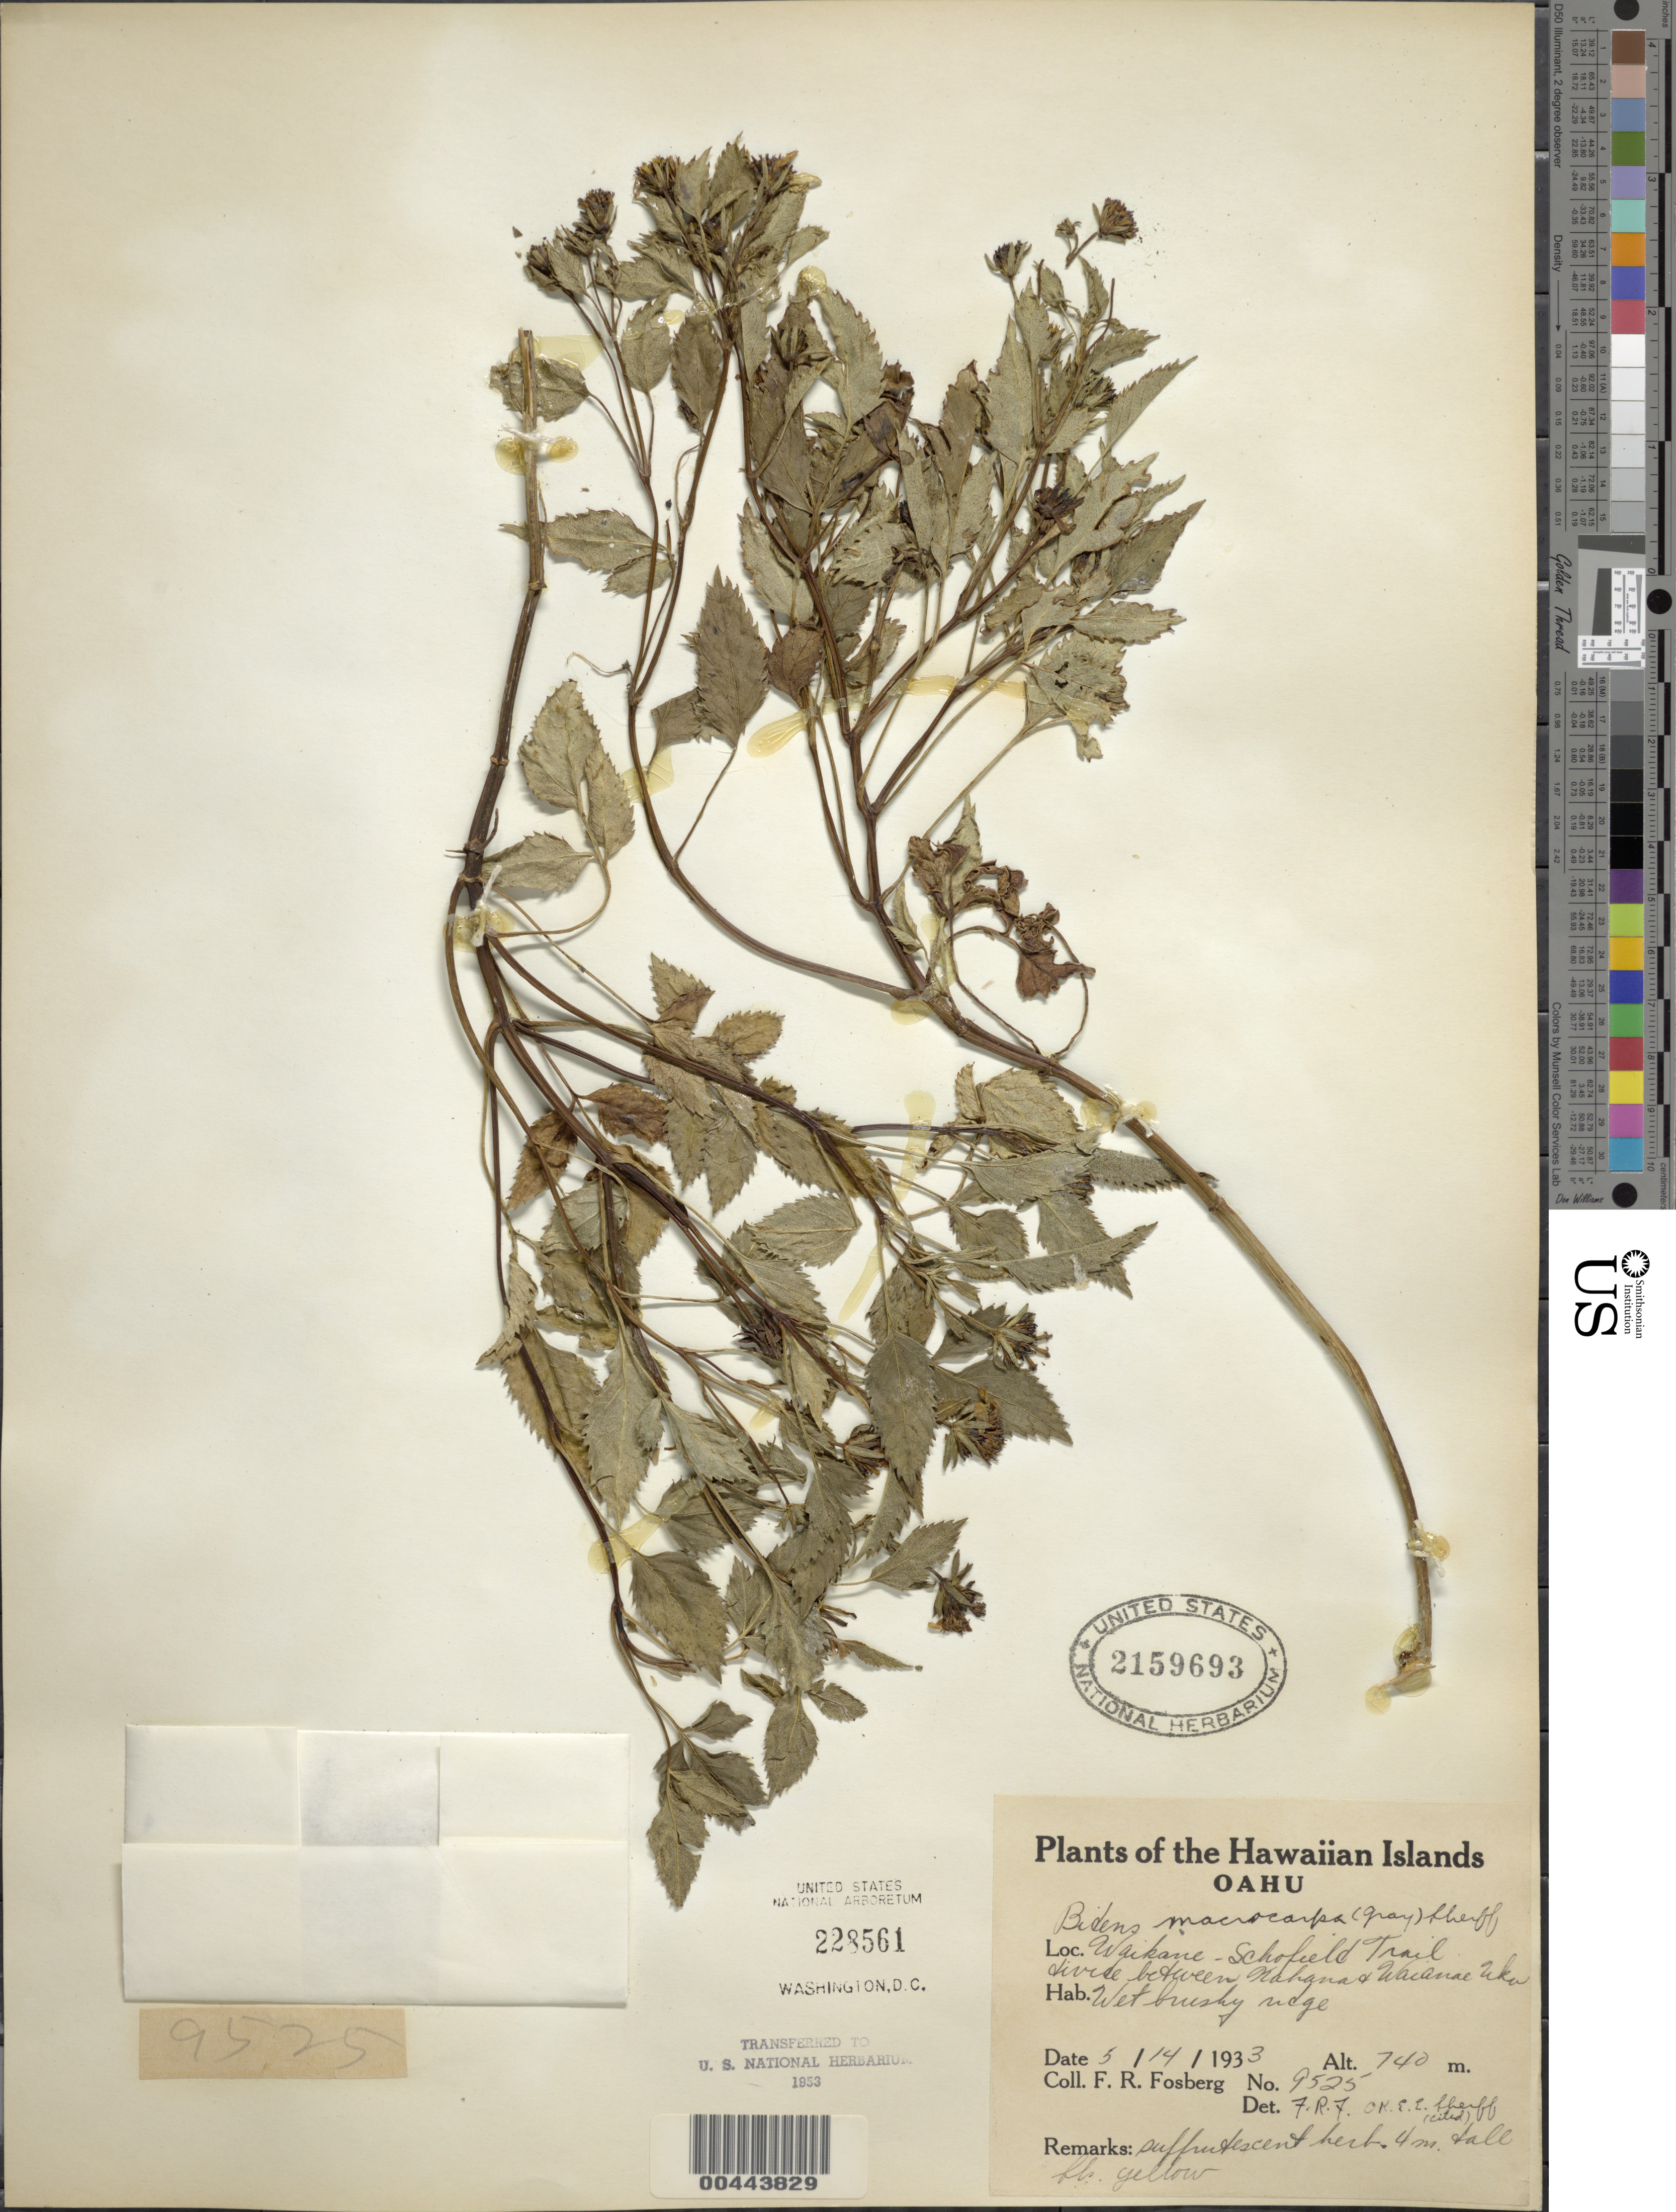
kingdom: Plantae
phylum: Tracheophyta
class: Magnoliopsida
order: Asterales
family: Asteraceae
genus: Bidens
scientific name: Bidens macrocarpa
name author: (A. Gray) Sherff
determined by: Fosberg, F. R.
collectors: F. R. Fosberg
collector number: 9525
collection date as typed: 14 May 1933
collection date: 1933-05-14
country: United States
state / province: Hawaii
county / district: Honolulu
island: Oahu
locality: Waikane-Schofield Trail, divide between Kahana and Waianae Uka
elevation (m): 740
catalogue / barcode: US 2159693